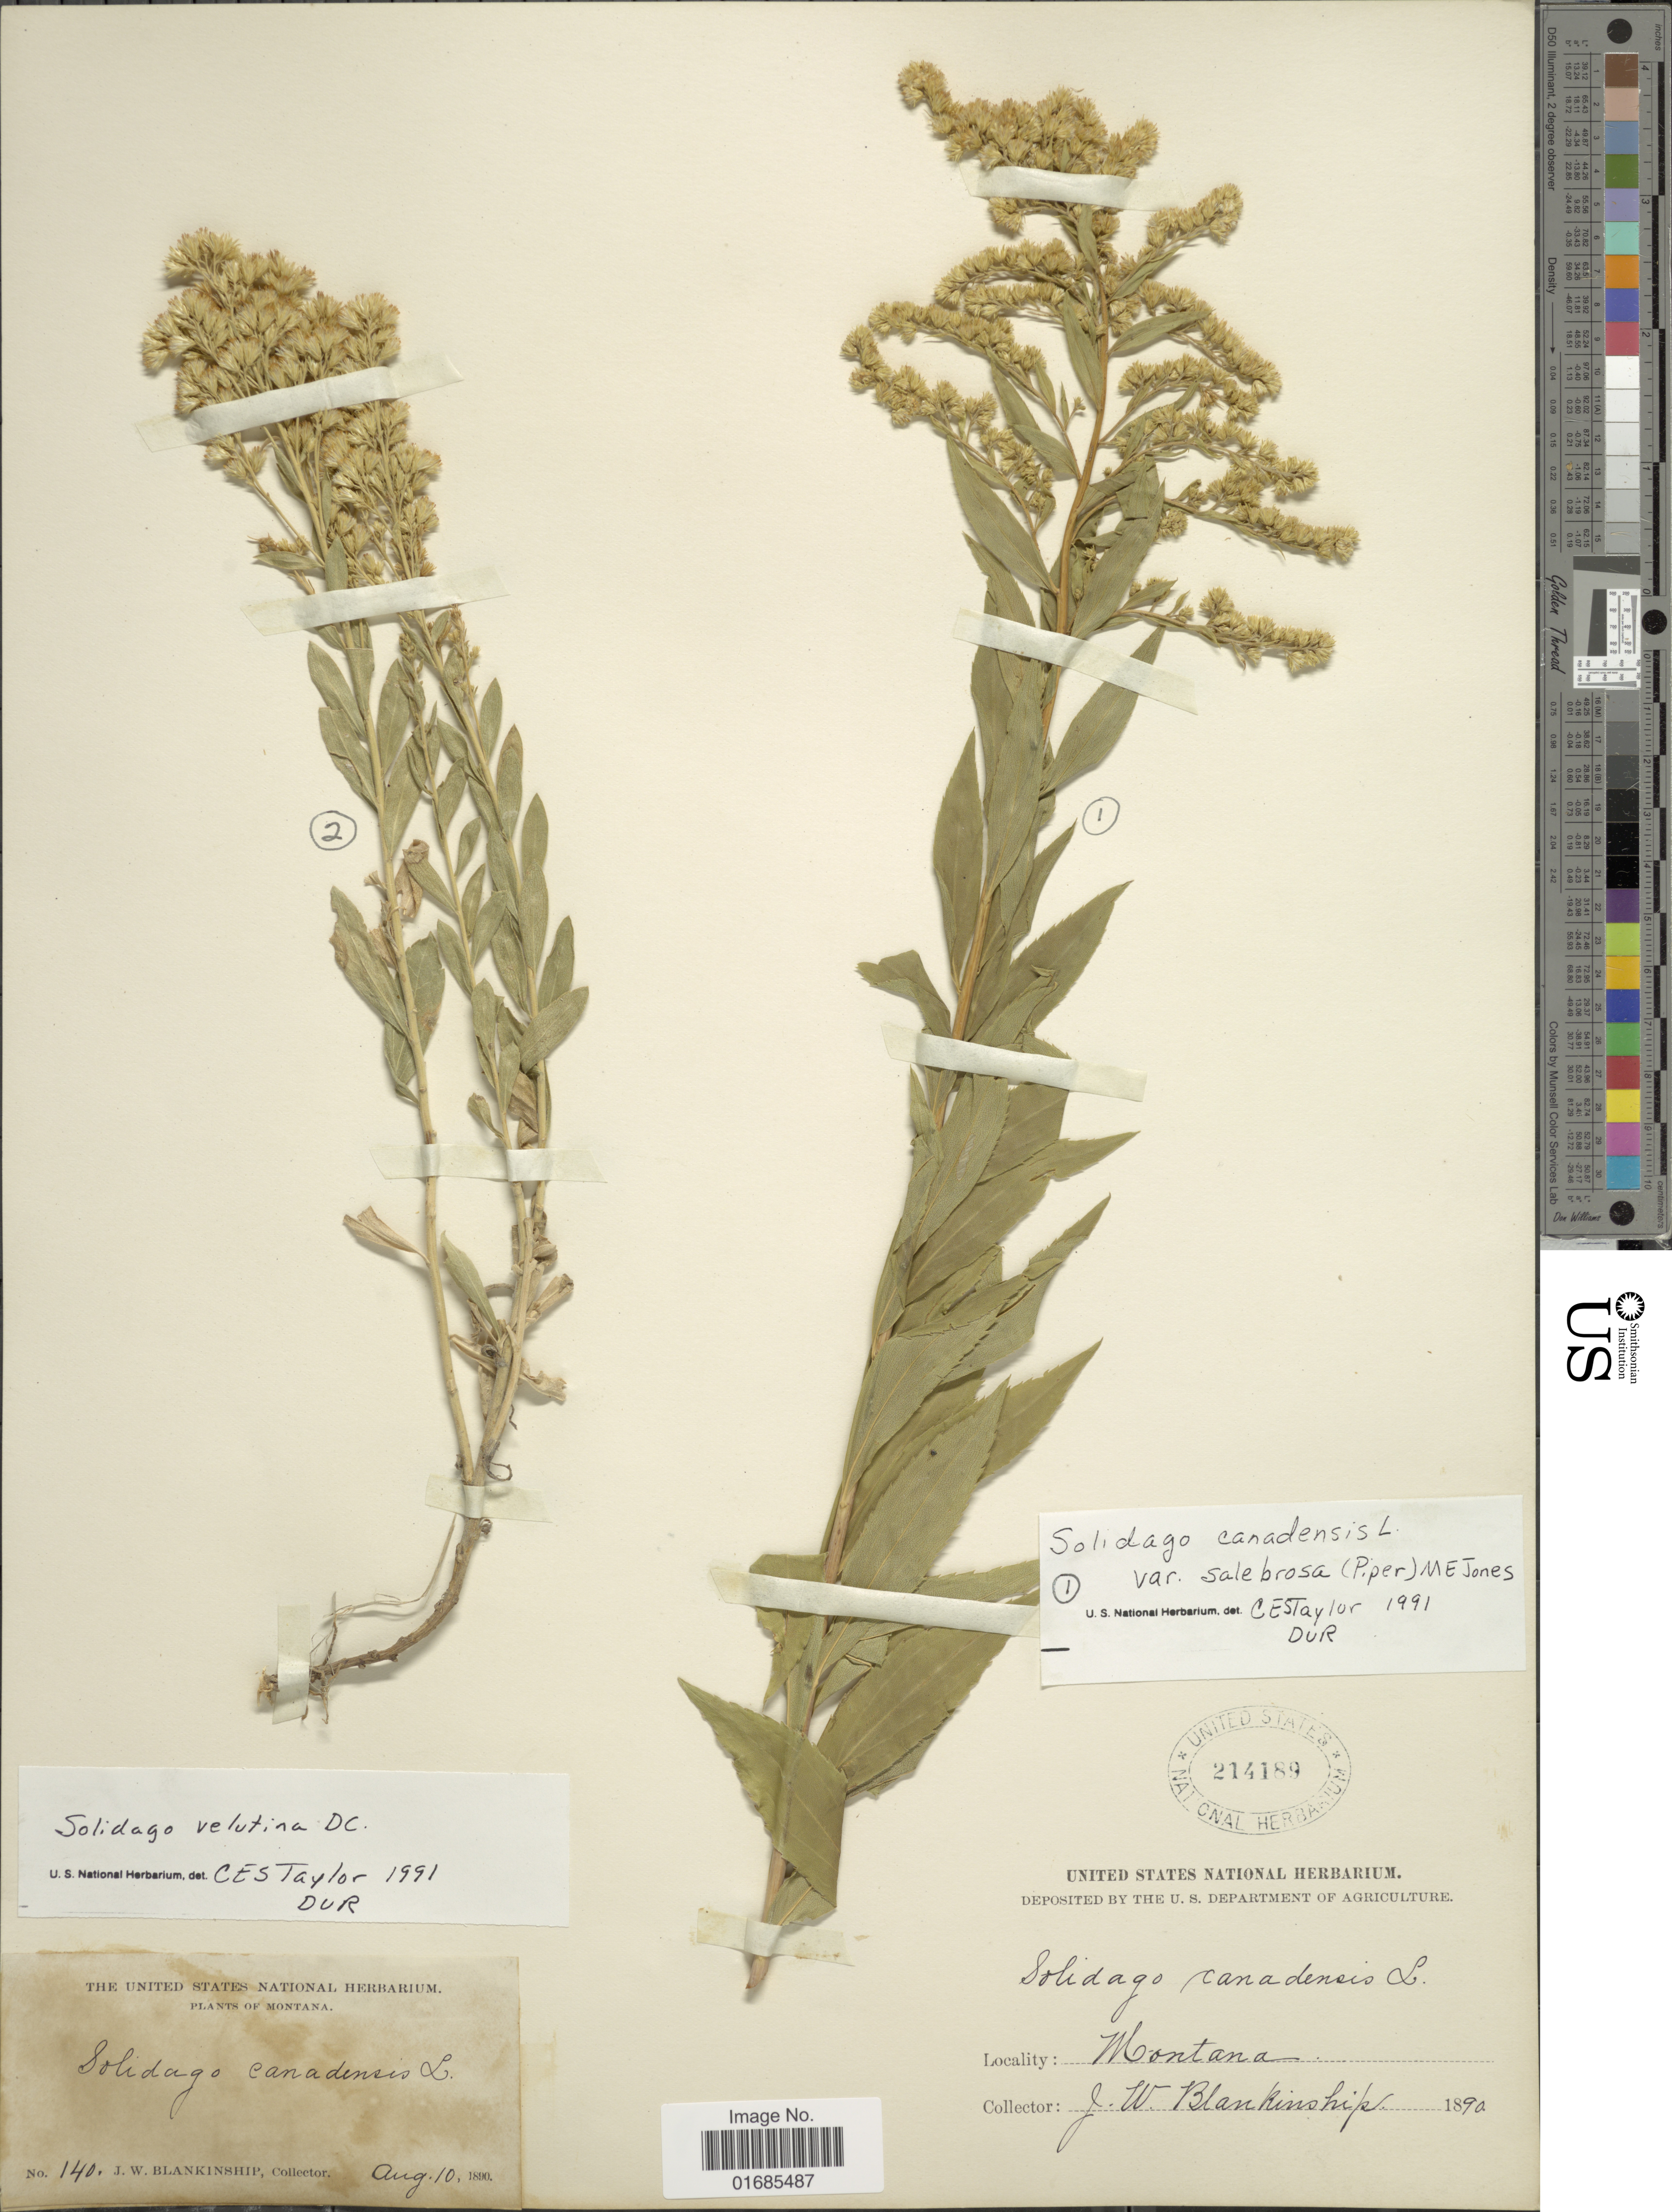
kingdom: Plantae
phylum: Tracheophyta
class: Magnoliopsida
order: Asterales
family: Asteraceae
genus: Solidago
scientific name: Solidago canadensis var. salebrosa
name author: (Piper) M.E. Jones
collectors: J. W. Blankinship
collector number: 140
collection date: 1890-08-10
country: United States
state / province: Montana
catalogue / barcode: US 214189